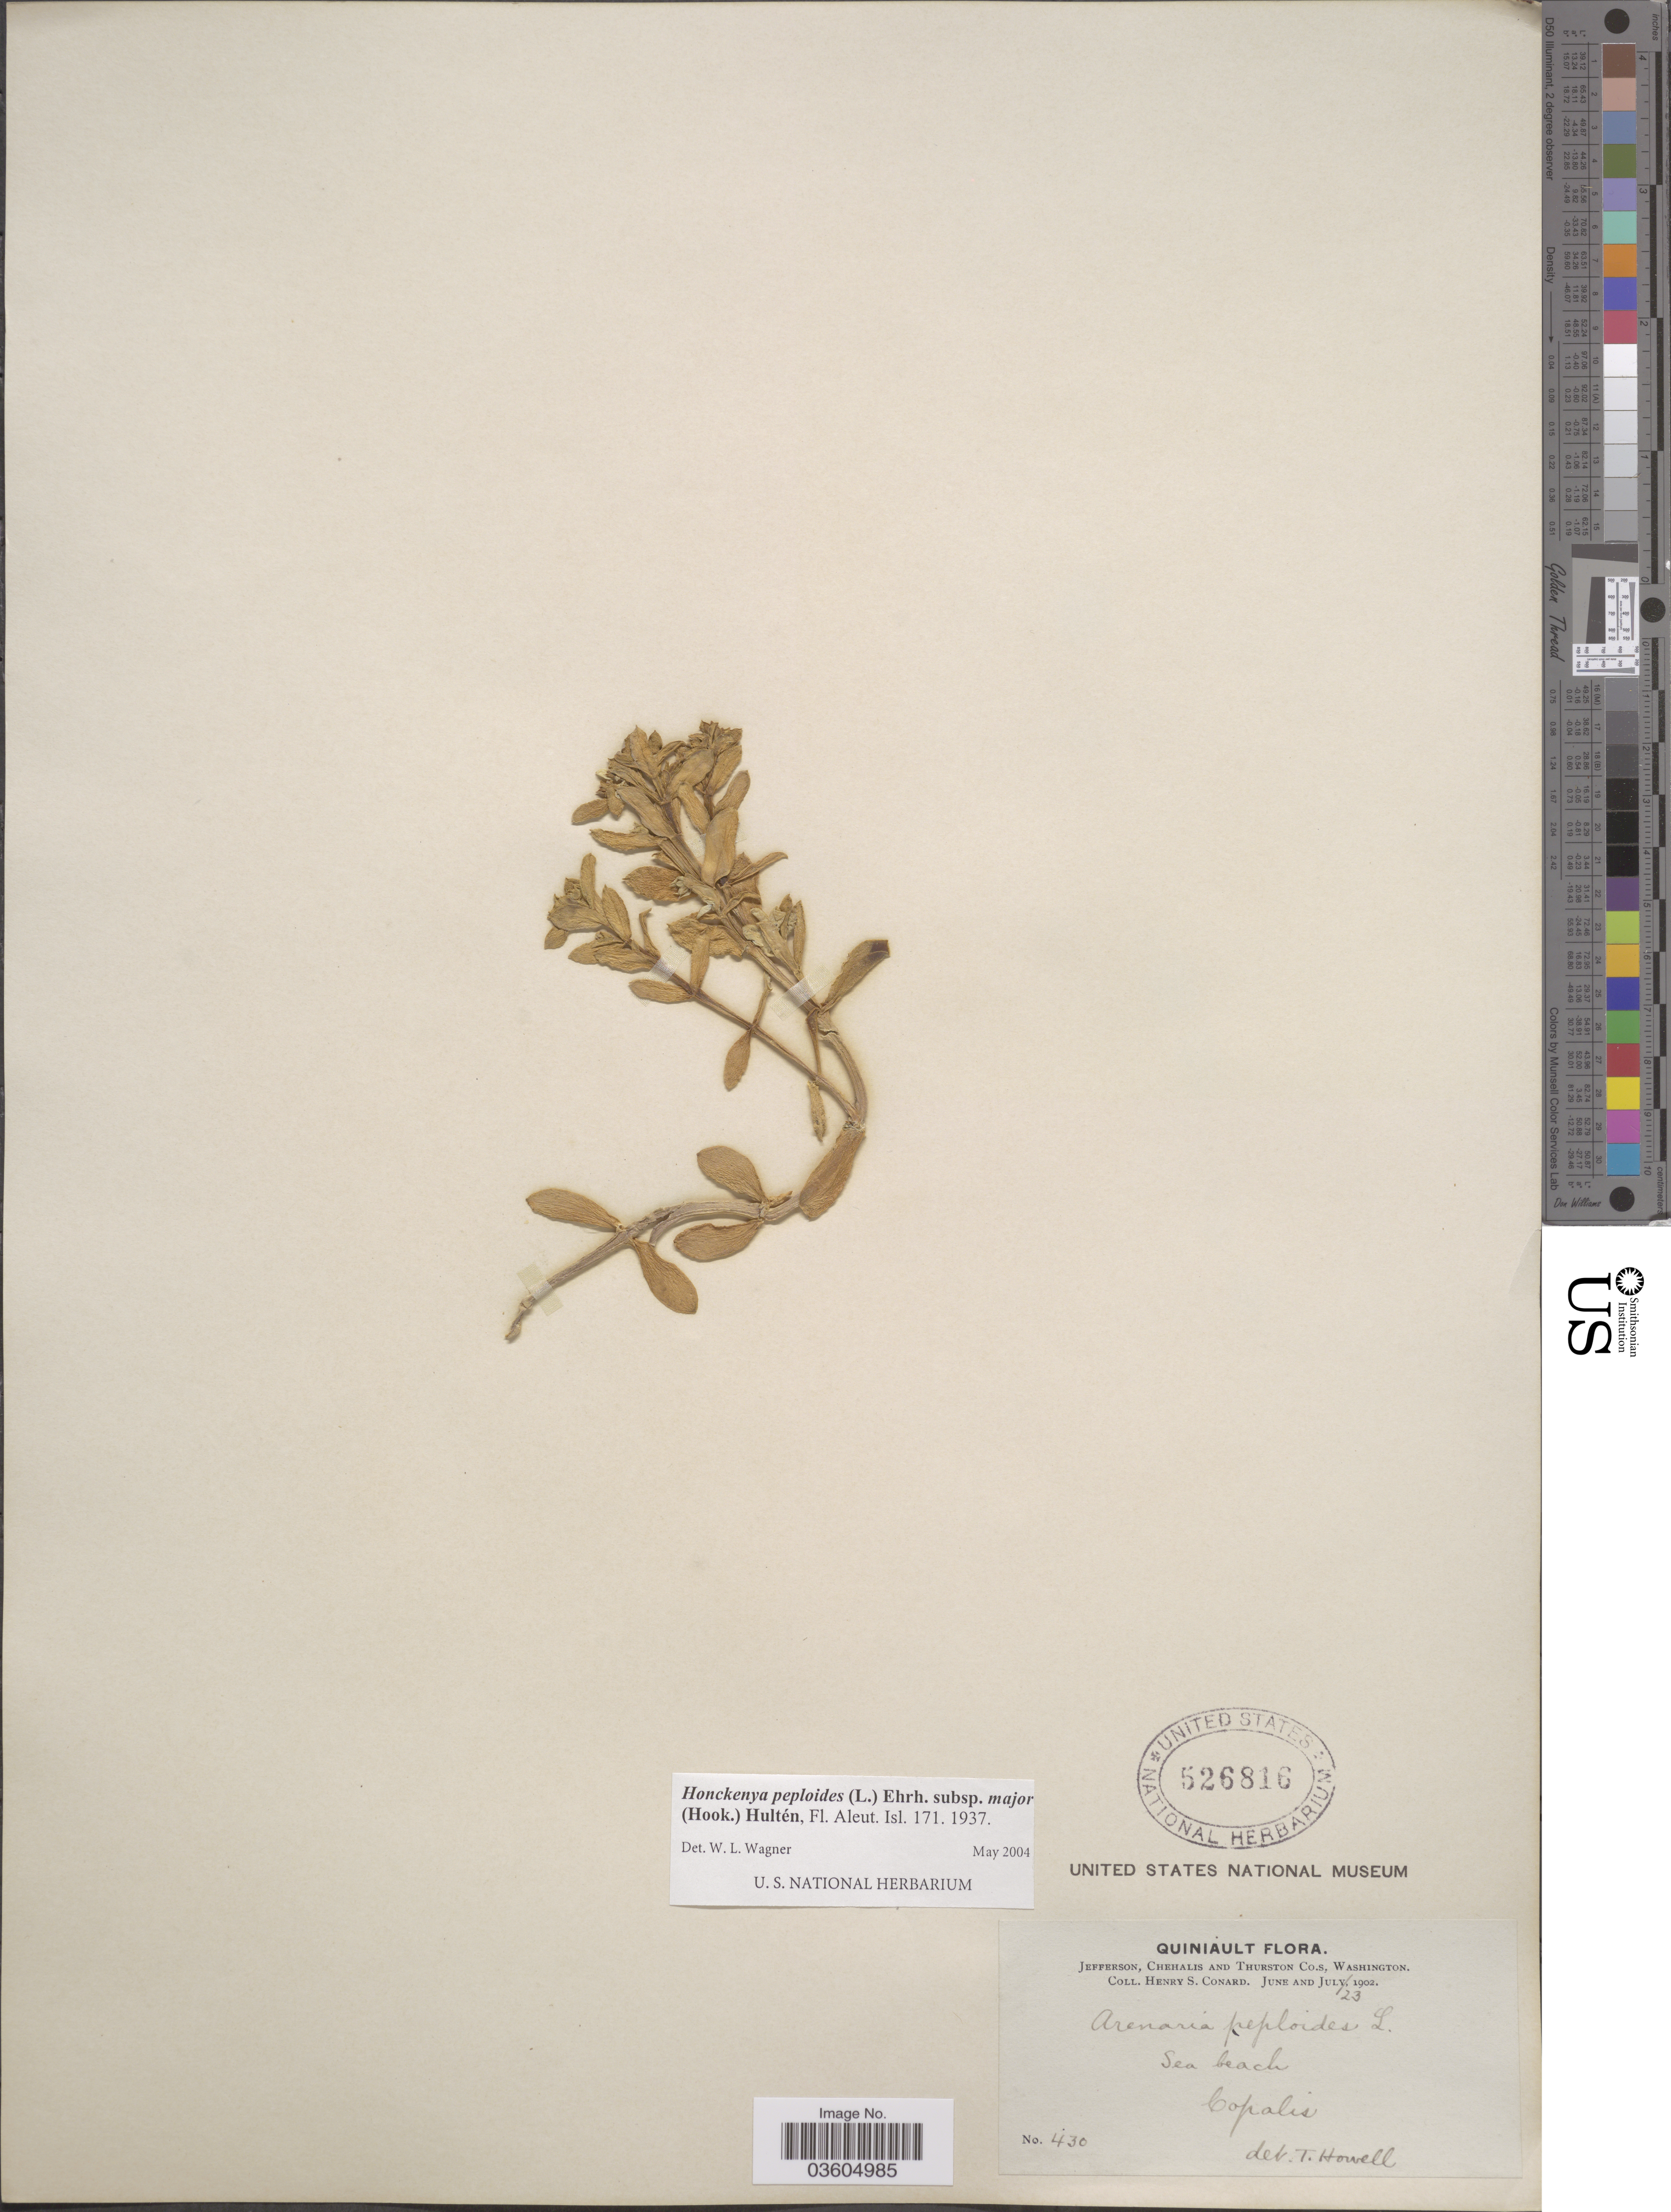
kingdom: Plantae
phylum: Tracheophyta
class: Magnoliopsida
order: Caryophyllales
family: Caryophyllaceae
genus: Honckenya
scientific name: Honckenya peploides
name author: (L.) Ehrh.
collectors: H. S. Conard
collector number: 430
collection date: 1902-07-23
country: United States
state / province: Washington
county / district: Thurston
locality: Quiniault. Jefferson, Chehalis and Thurston Co.s. Sea beach. Copalis.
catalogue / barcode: US 526816